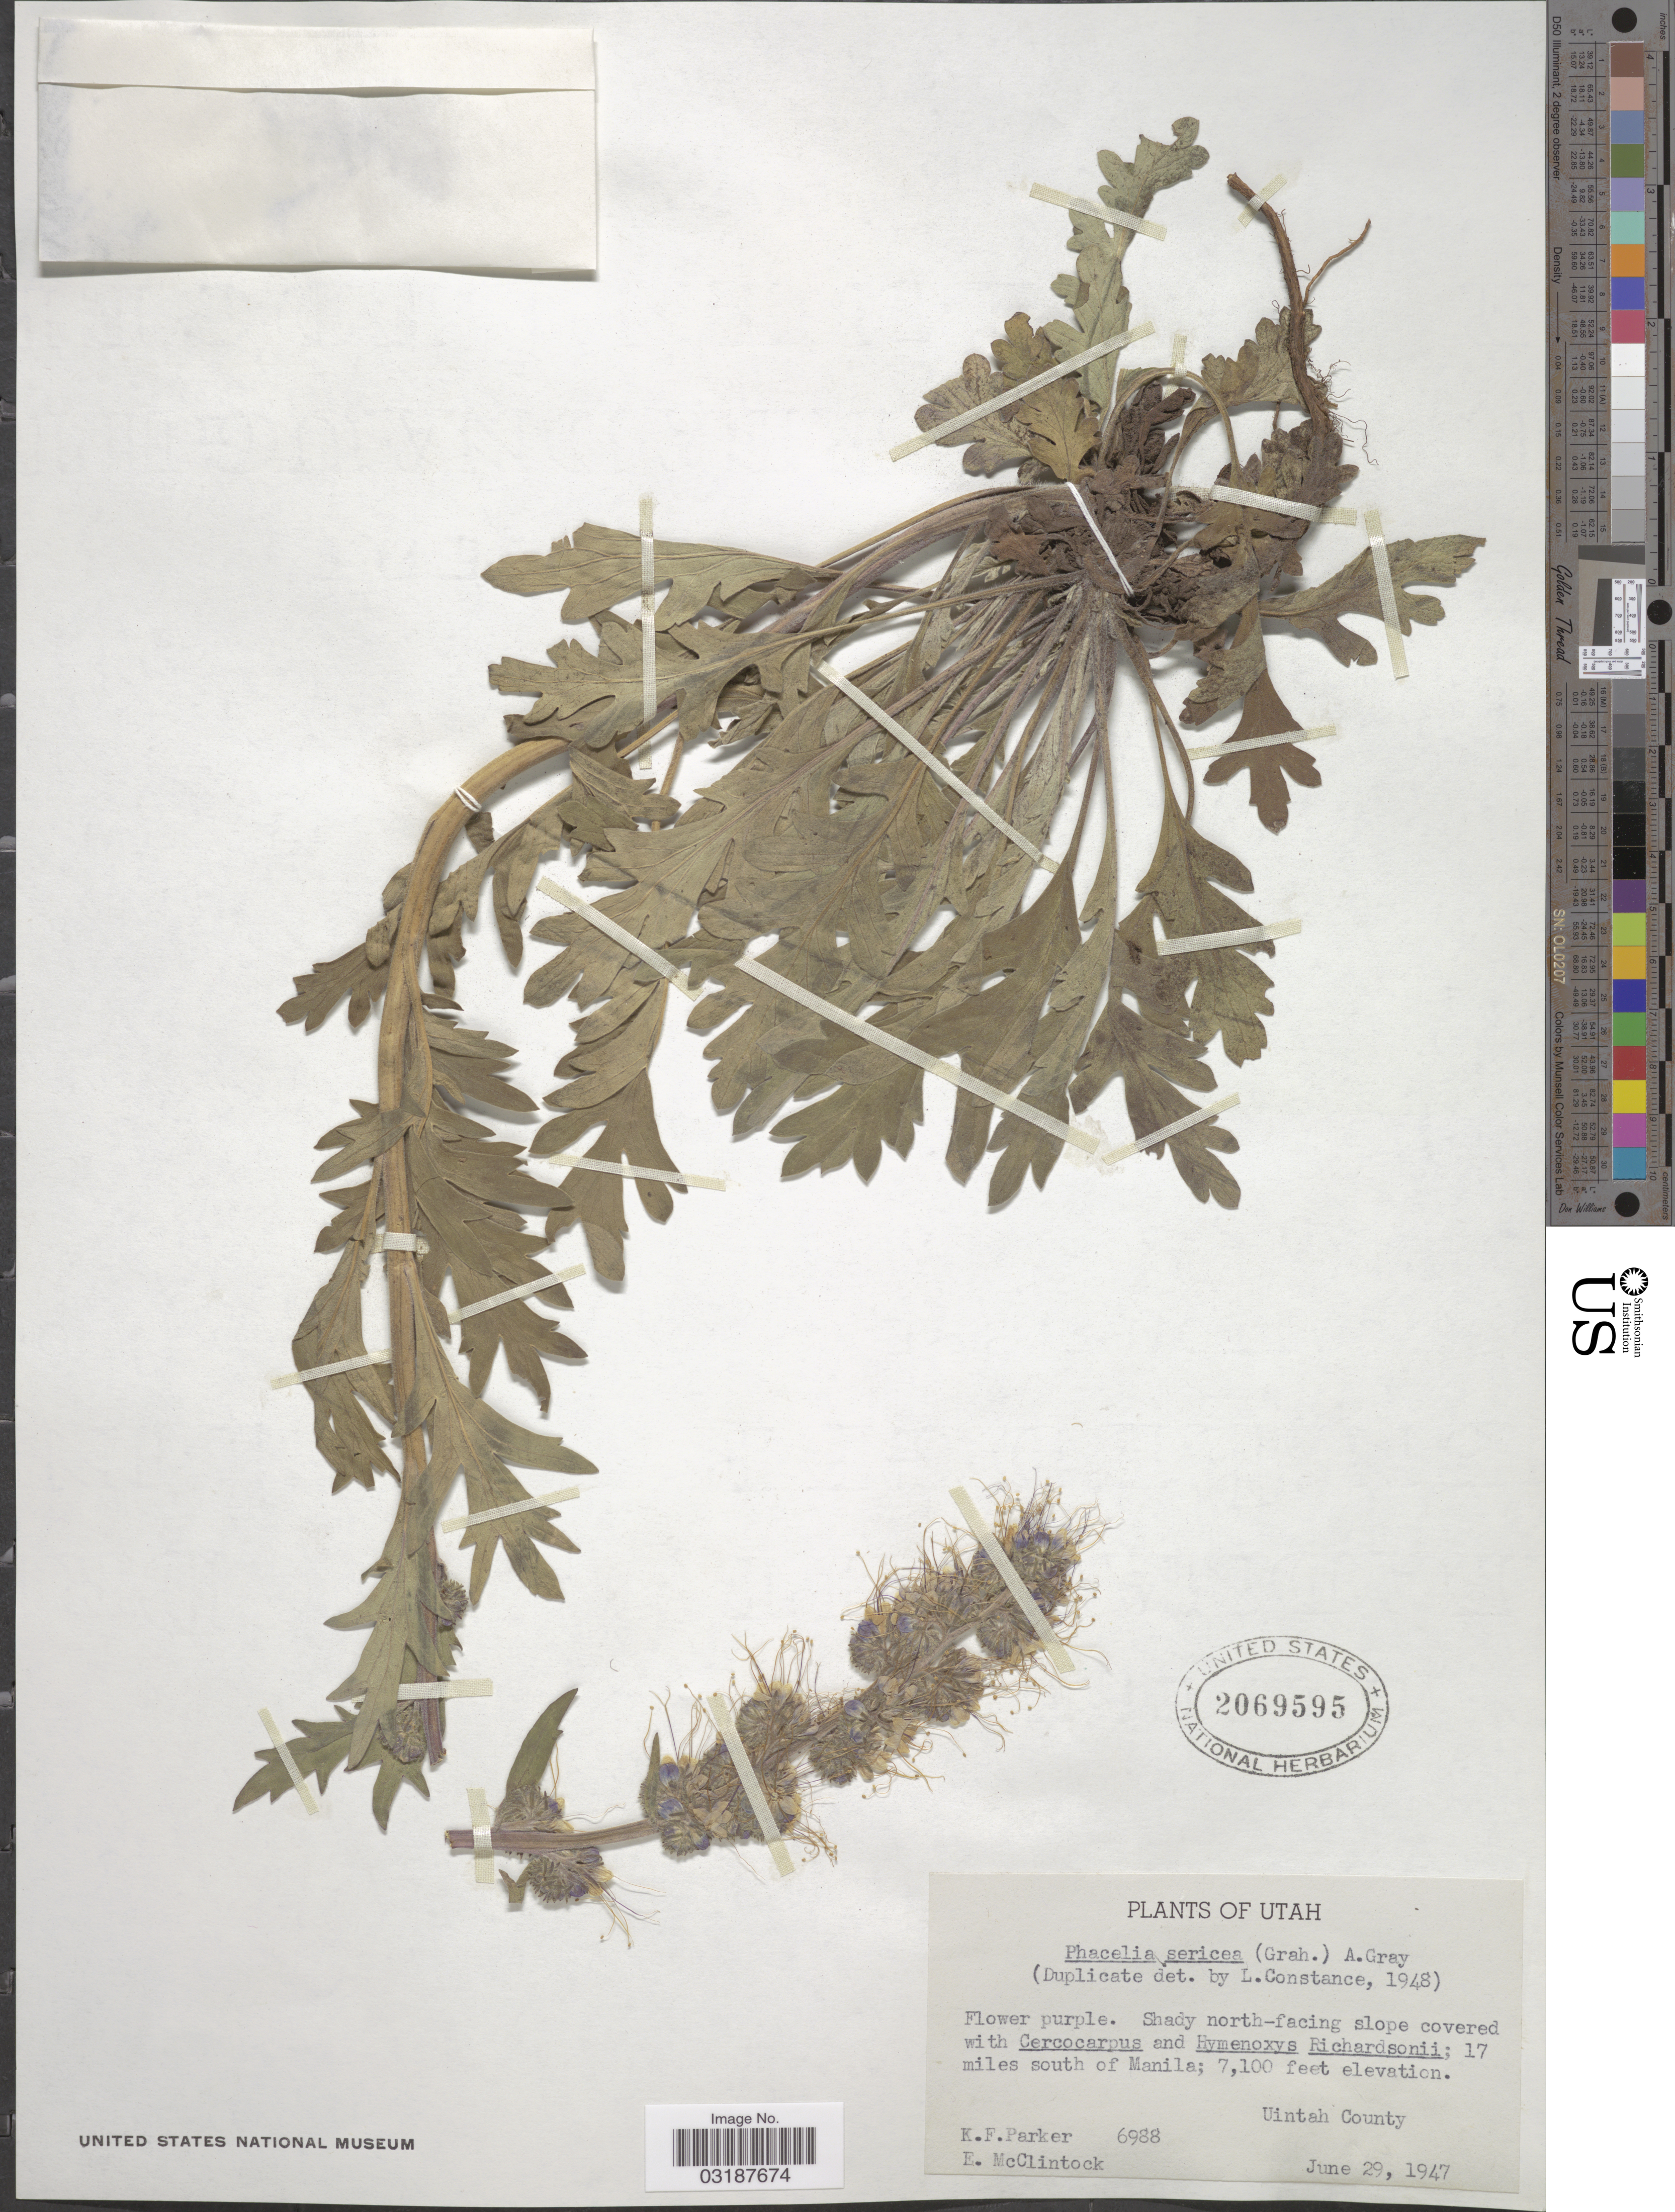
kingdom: Plantae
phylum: Tracheophyta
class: Magnoliopsida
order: Boraginales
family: Hydrophyllaceae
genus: Phacelia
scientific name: Phacelia sericea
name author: (Graham) A. Gray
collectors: K. F. Parker & E. McClintock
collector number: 6988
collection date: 1947-06-29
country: United States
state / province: Utah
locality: Shady north-facing slope, 17 miles south of Manila, Uintah County.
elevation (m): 2164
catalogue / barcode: US 2069595